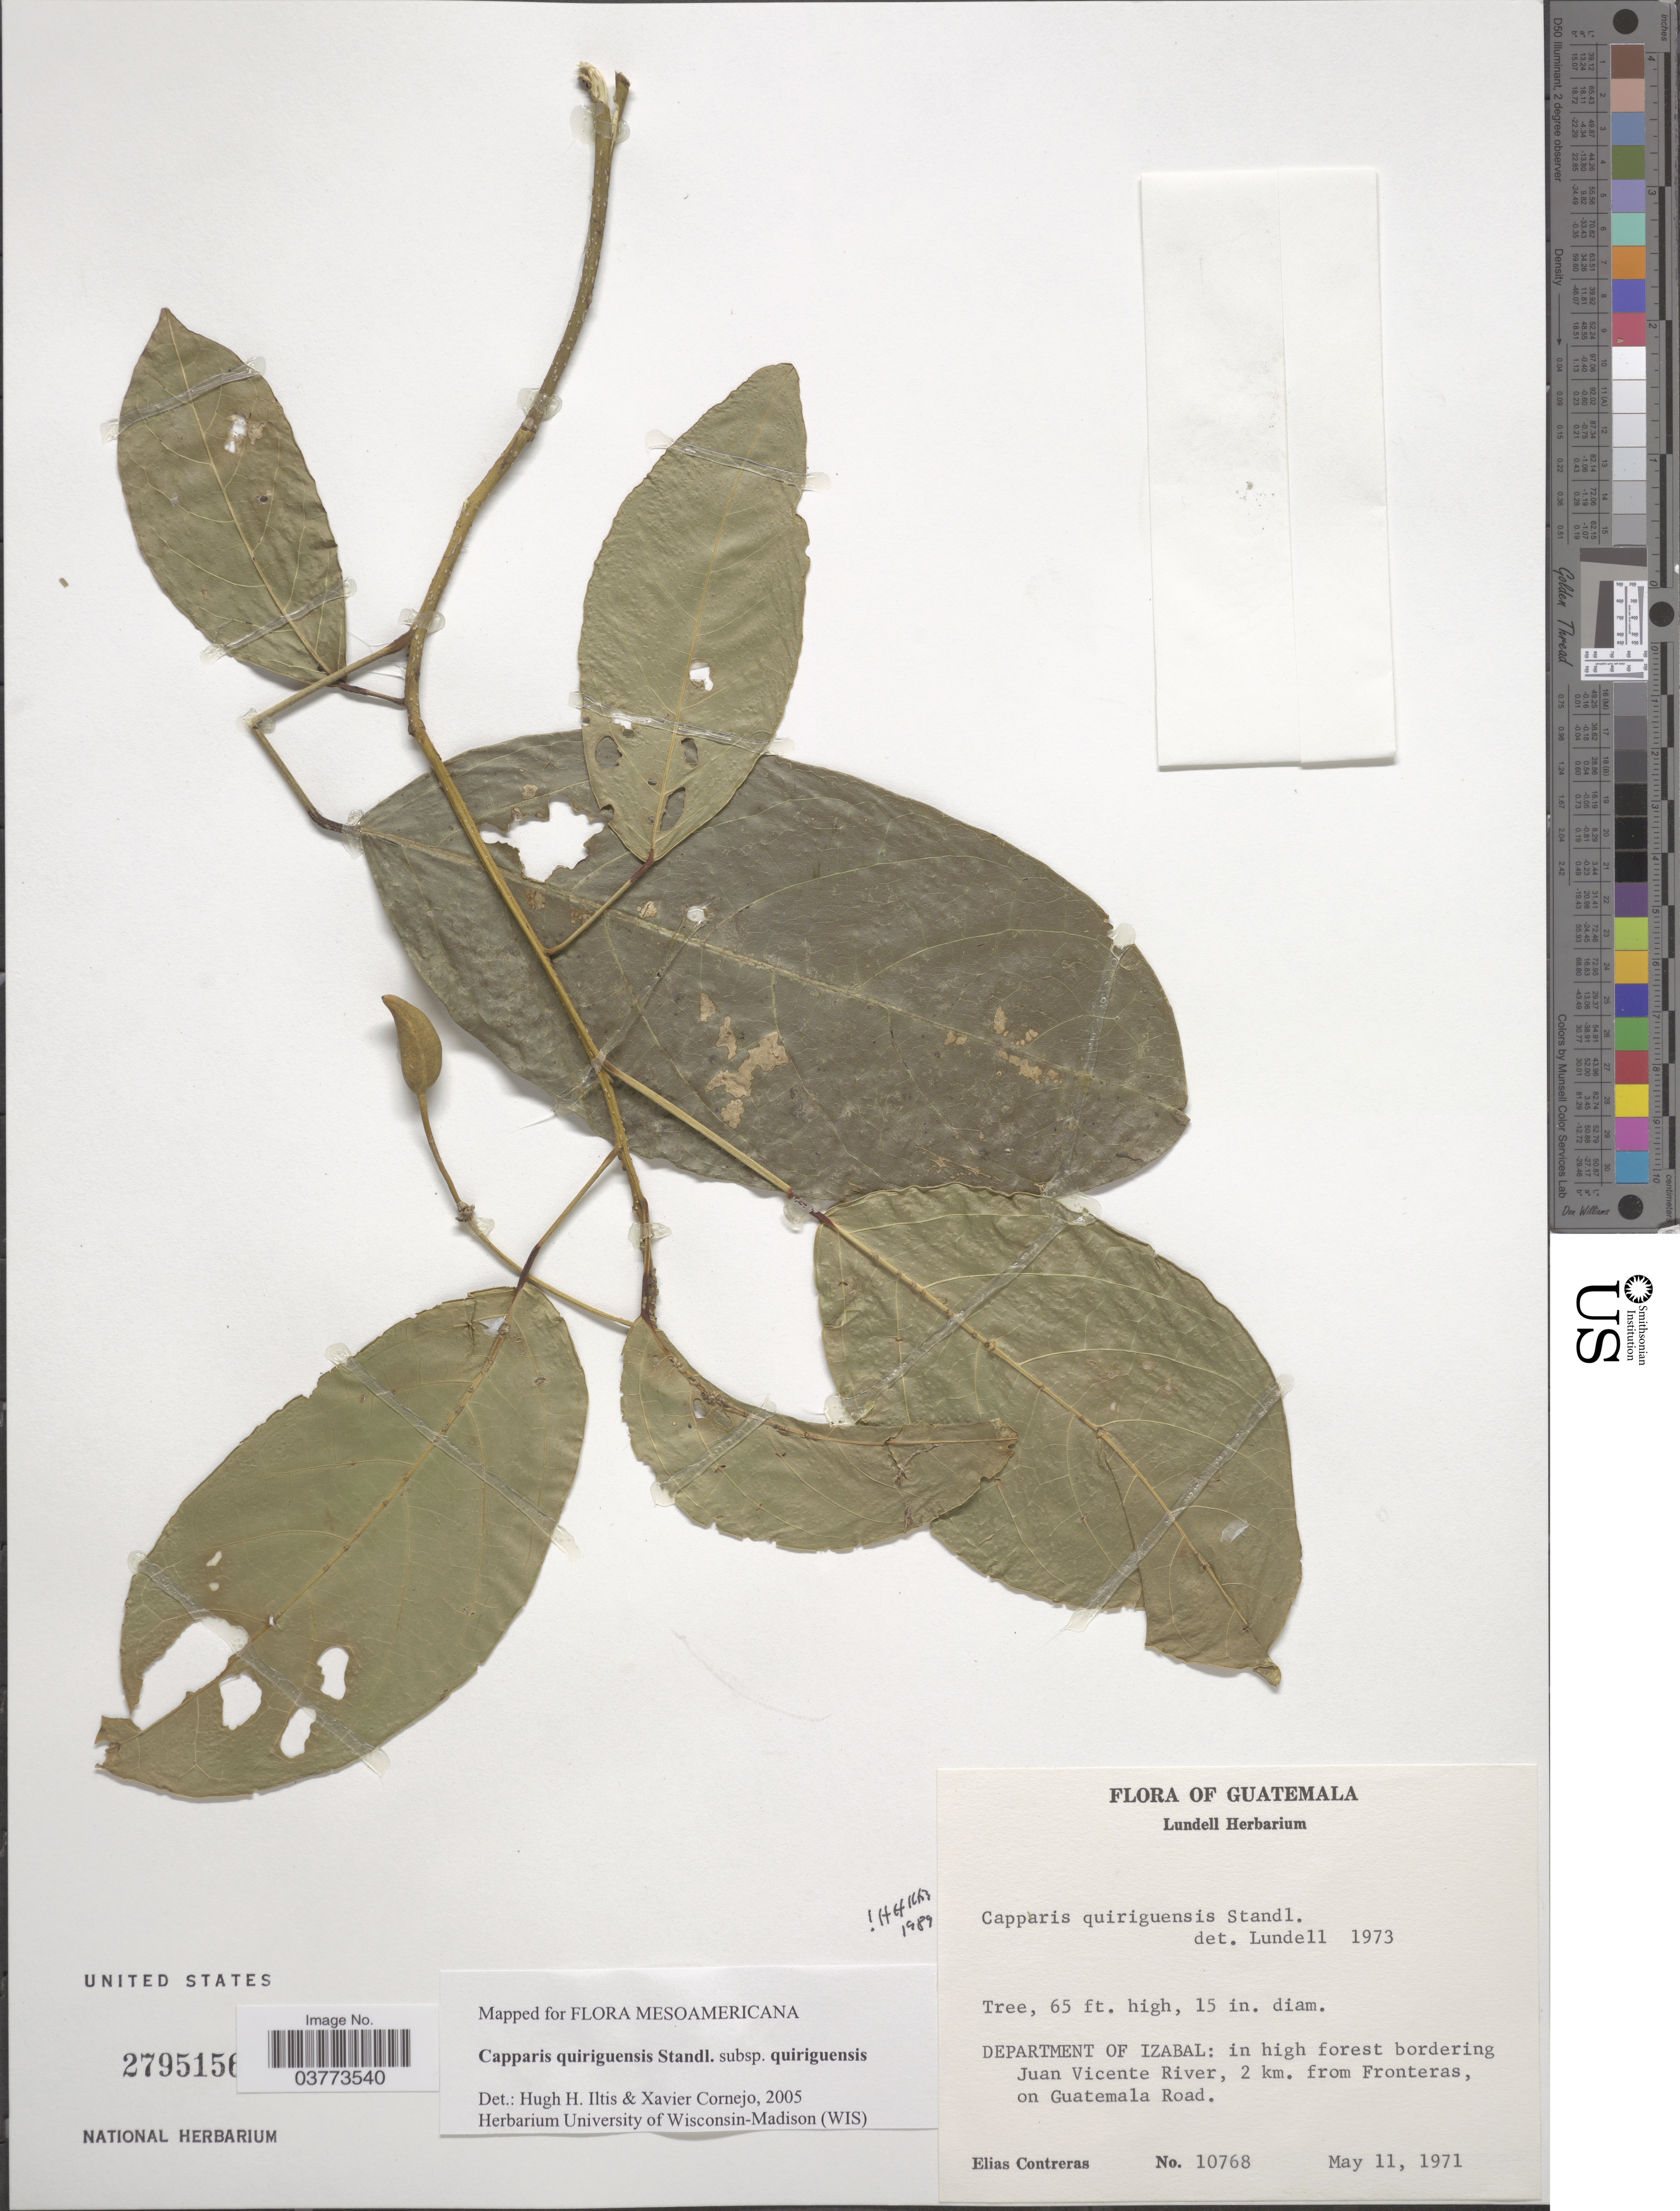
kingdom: Plantae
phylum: Tracheophyta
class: Magnoliopsida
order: Brassicales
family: Capparaceae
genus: Capparidastrum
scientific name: Capparidastrum quiriguense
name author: (Standl.) Iltis, H.H. & Cornejo, X.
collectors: E. Contreras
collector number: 10768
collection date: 1971-05-11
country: Guatemala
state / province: Izabal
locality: Department of Izabel: in high forest bordering Juan Vicente River, 2 km. from Fronteras on Guatemale Road.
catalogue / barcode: US 2795156